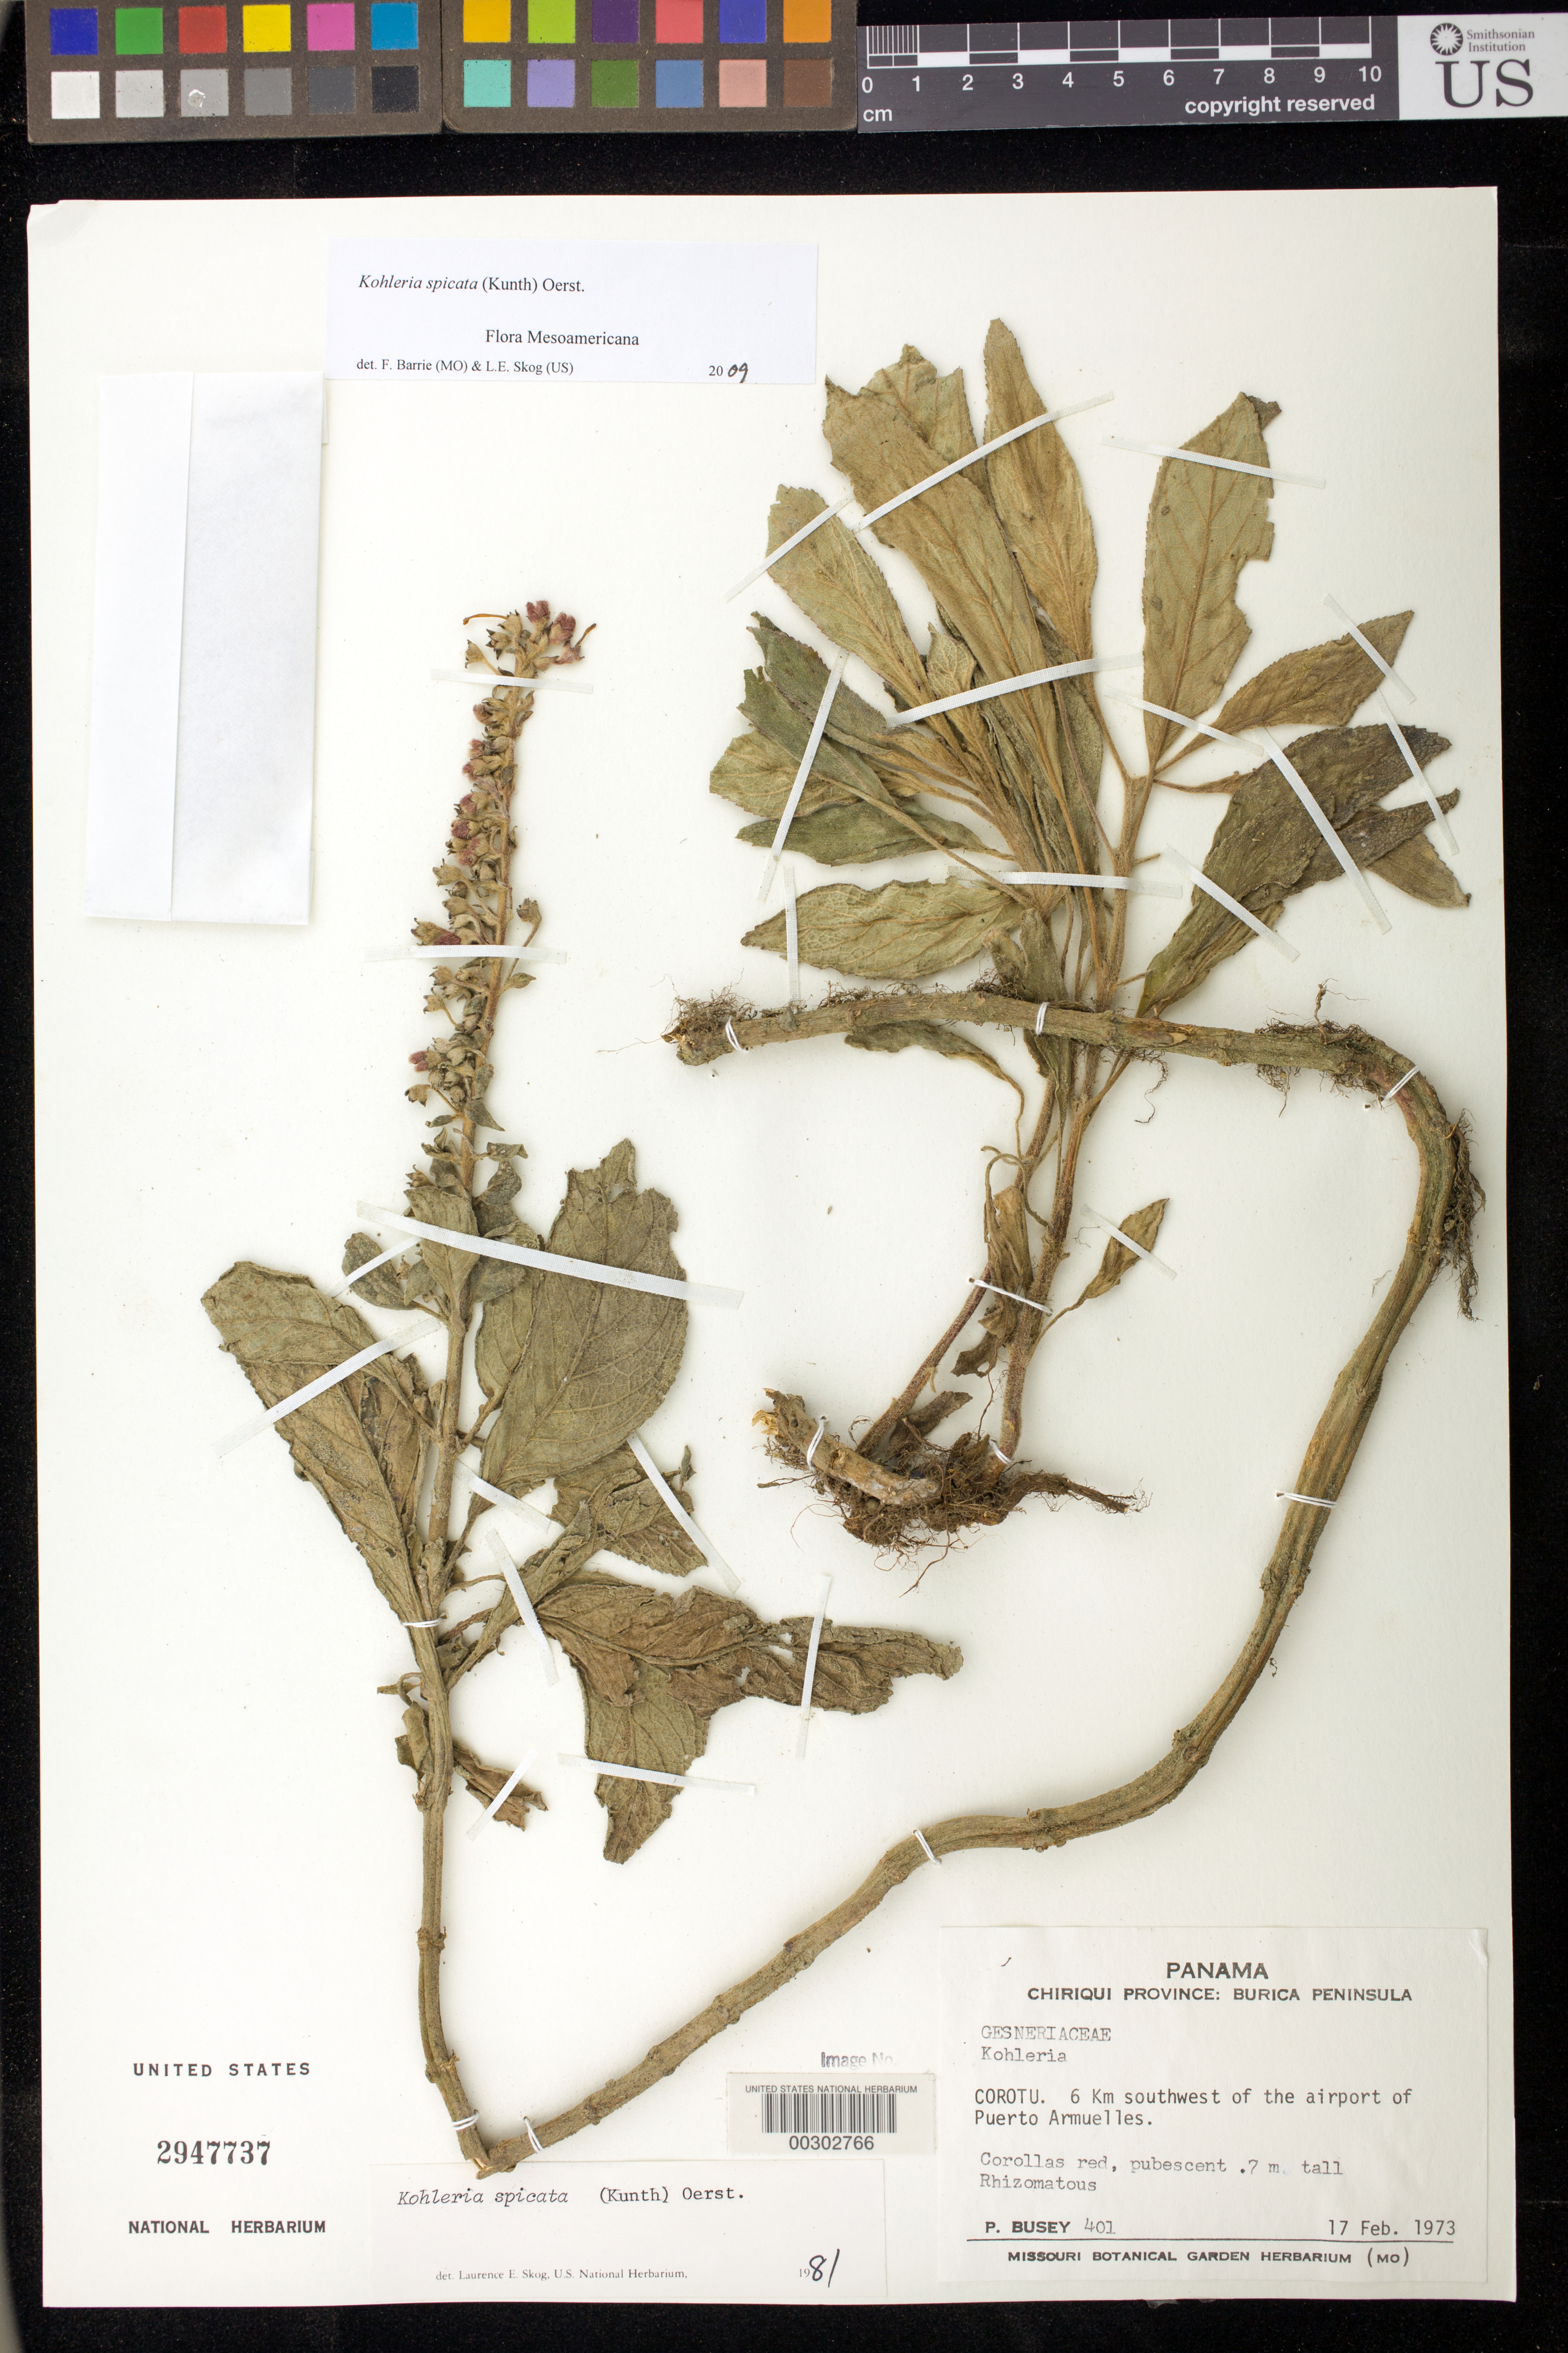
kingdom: Plantae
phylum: Tracheophyta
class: Magnoliopsida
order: Lamiales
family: Gesneriaceae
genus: Kohleria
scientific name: Kohleria spicata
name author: (Kunth) Oerst.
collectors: P. Busey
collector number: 401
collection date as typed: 17 Feb 1973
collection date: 1973-02-17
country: Panama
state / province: Chiriquí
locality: Burica peninsula, Corotu, 6 km SW of the airport of Puerto Armuelles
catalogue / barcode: US 2947737